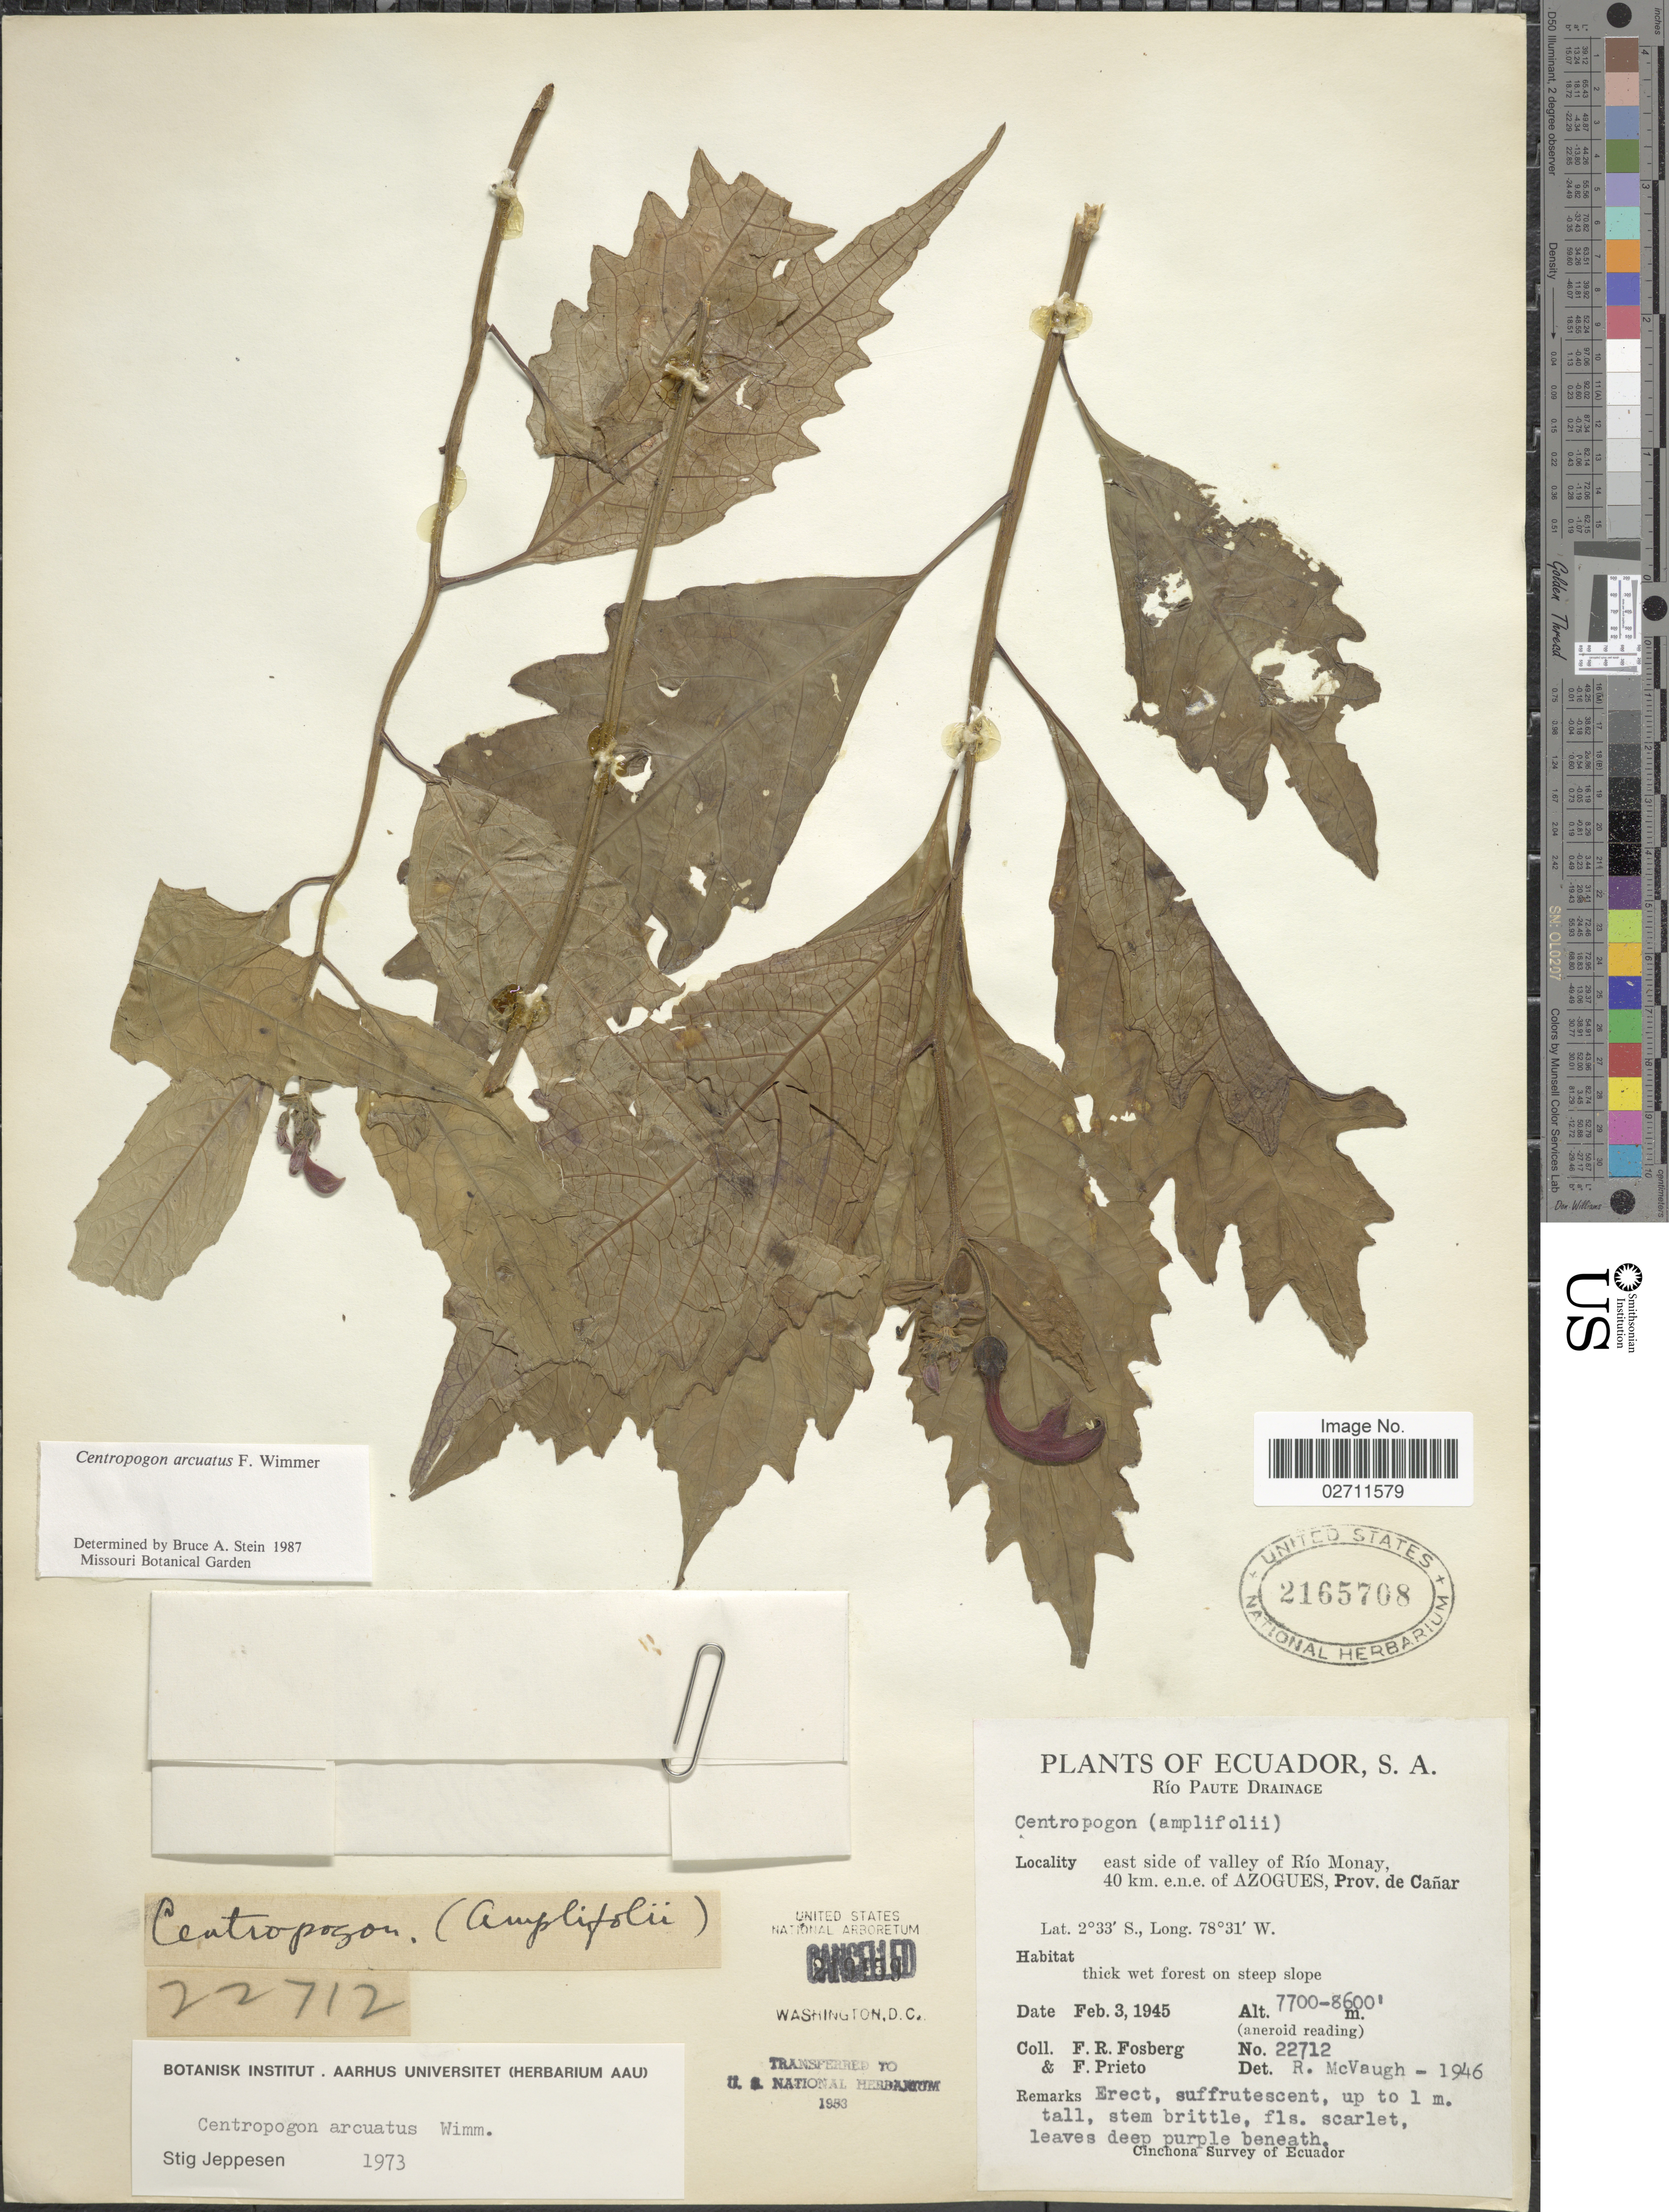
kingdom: Plantae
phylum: Tracheophyta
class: Magnoliopsida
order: Asterales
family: Campanulaceae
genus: Centropogon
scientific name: Centropogon arcuatus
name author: E. Wimm.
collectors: F. R. Fosberg & F. Prieto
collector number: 22712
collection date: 1945-02-03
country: Ecuador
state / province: Cañar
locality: S.A. Rio Paute Drainage. East side of valley of Rio Monay, 40 km. e.n.e. of Azogues.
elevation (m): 2347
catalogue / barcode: US 2165708